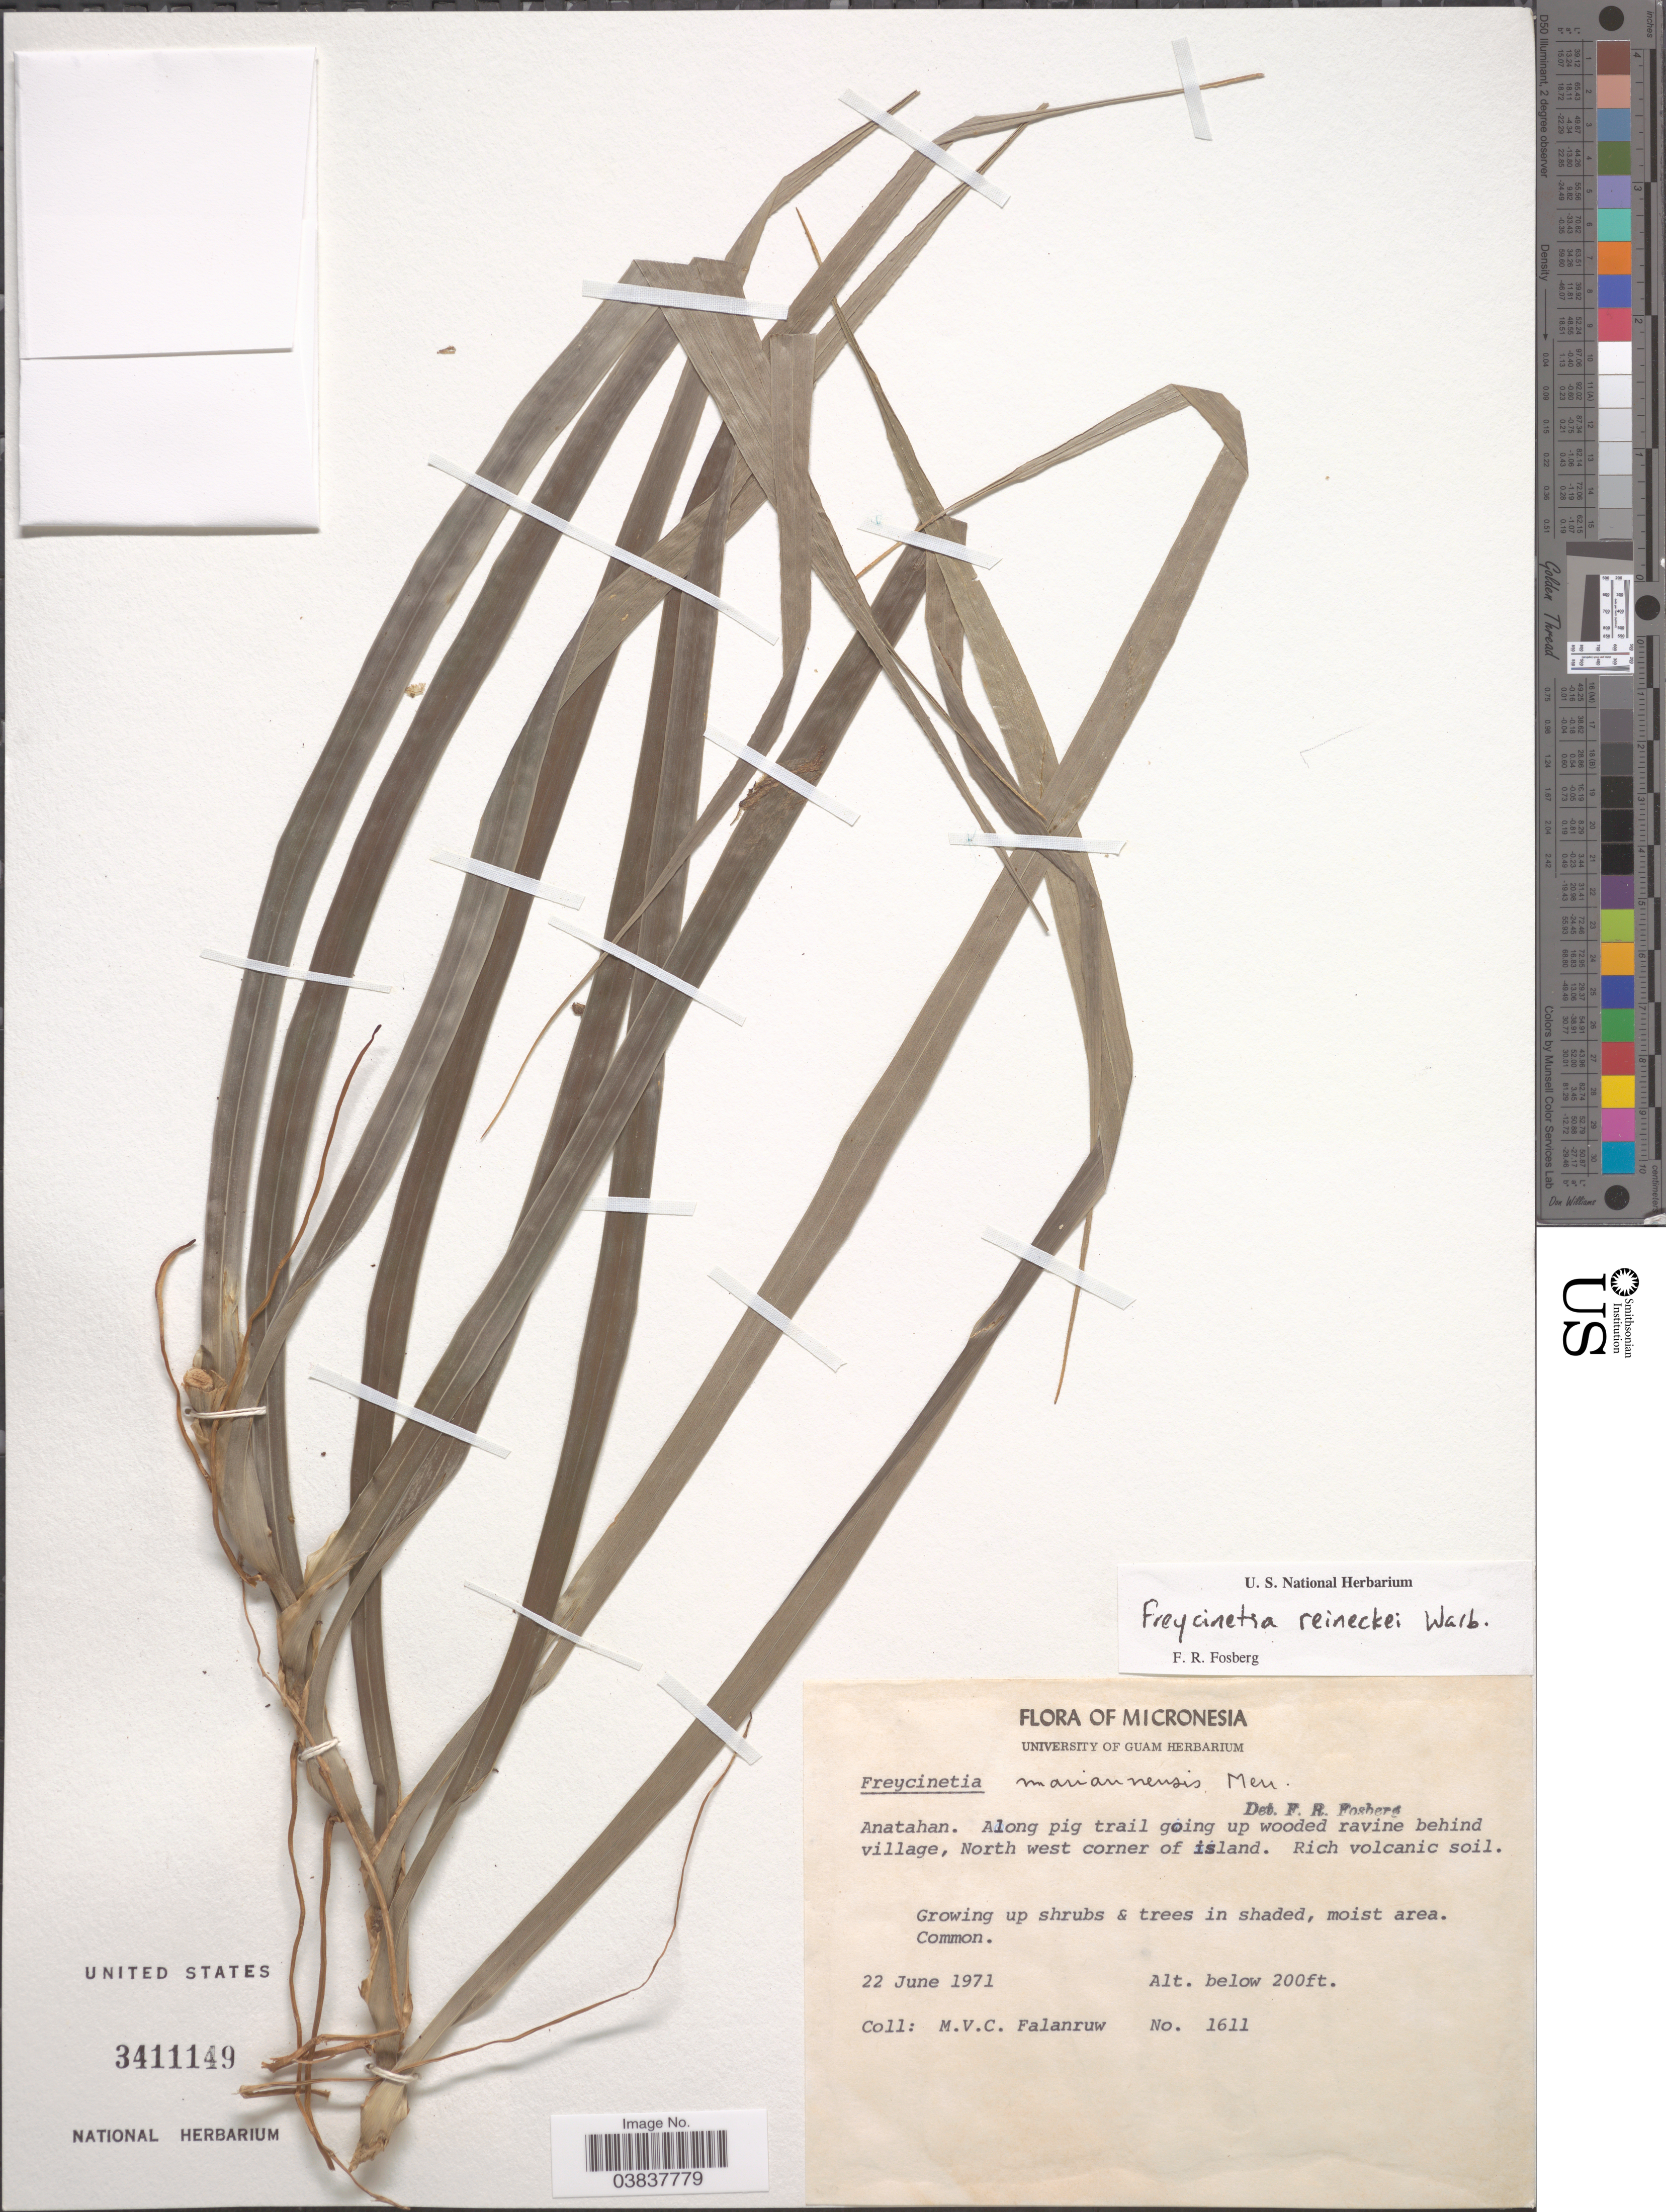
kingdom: Plantae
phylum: Tracheophyta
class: Liliopsida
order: Pandanales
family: Pandanaceae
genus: Freycinetia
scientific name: Freycinetia reineckei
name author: Warb. ex Reinecke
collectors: M. V. Falanruw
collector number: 1611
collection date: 1971-06-22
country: Northern Mariana Islands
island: Anatahan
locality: Anatahan. Along pig trail going up wooded ravine behind village, North west corner of island.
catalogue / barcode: US 3411149